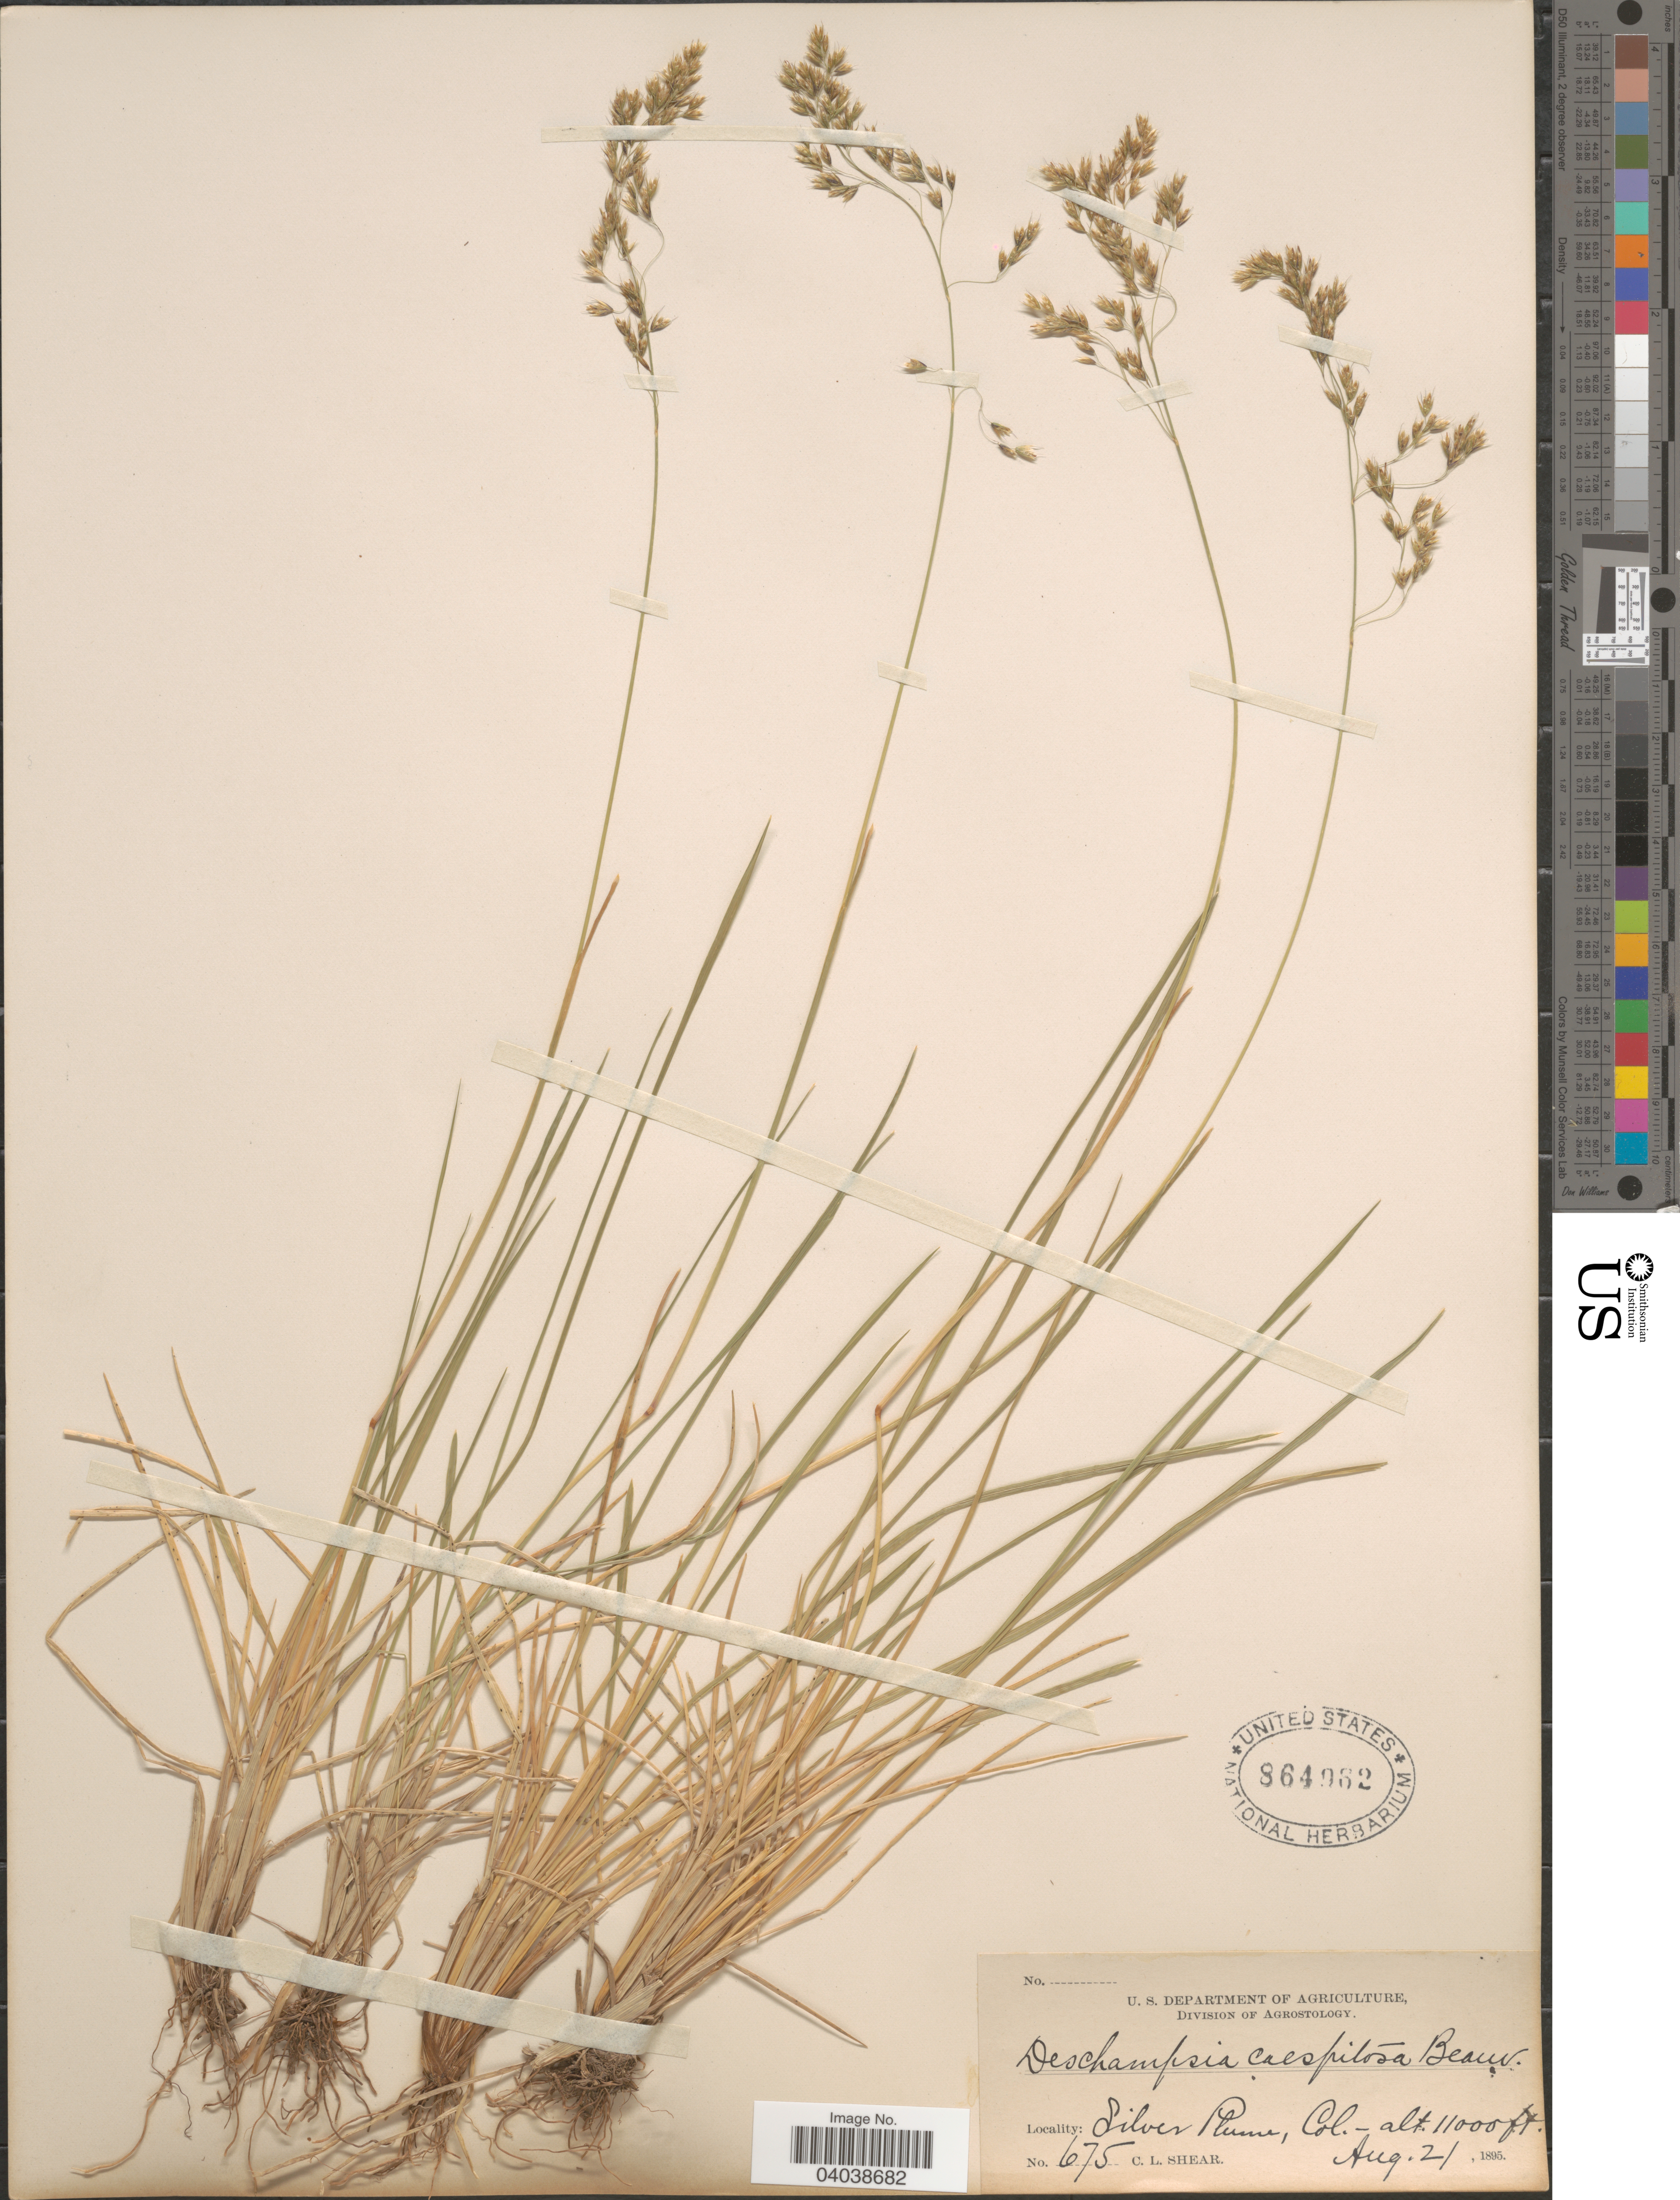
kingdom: Plantae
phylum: Tracheophyta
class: Liliopsida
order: Poales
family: Poaceae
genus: Deschampsia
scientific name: Deschampsia cespitosa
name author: (L.) P. Beauv.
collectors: C. L. Shear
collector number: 675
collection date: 1895-08-21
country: United States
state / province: Colorado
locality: Silver Plume.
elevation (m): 3353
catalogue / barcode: US 864962